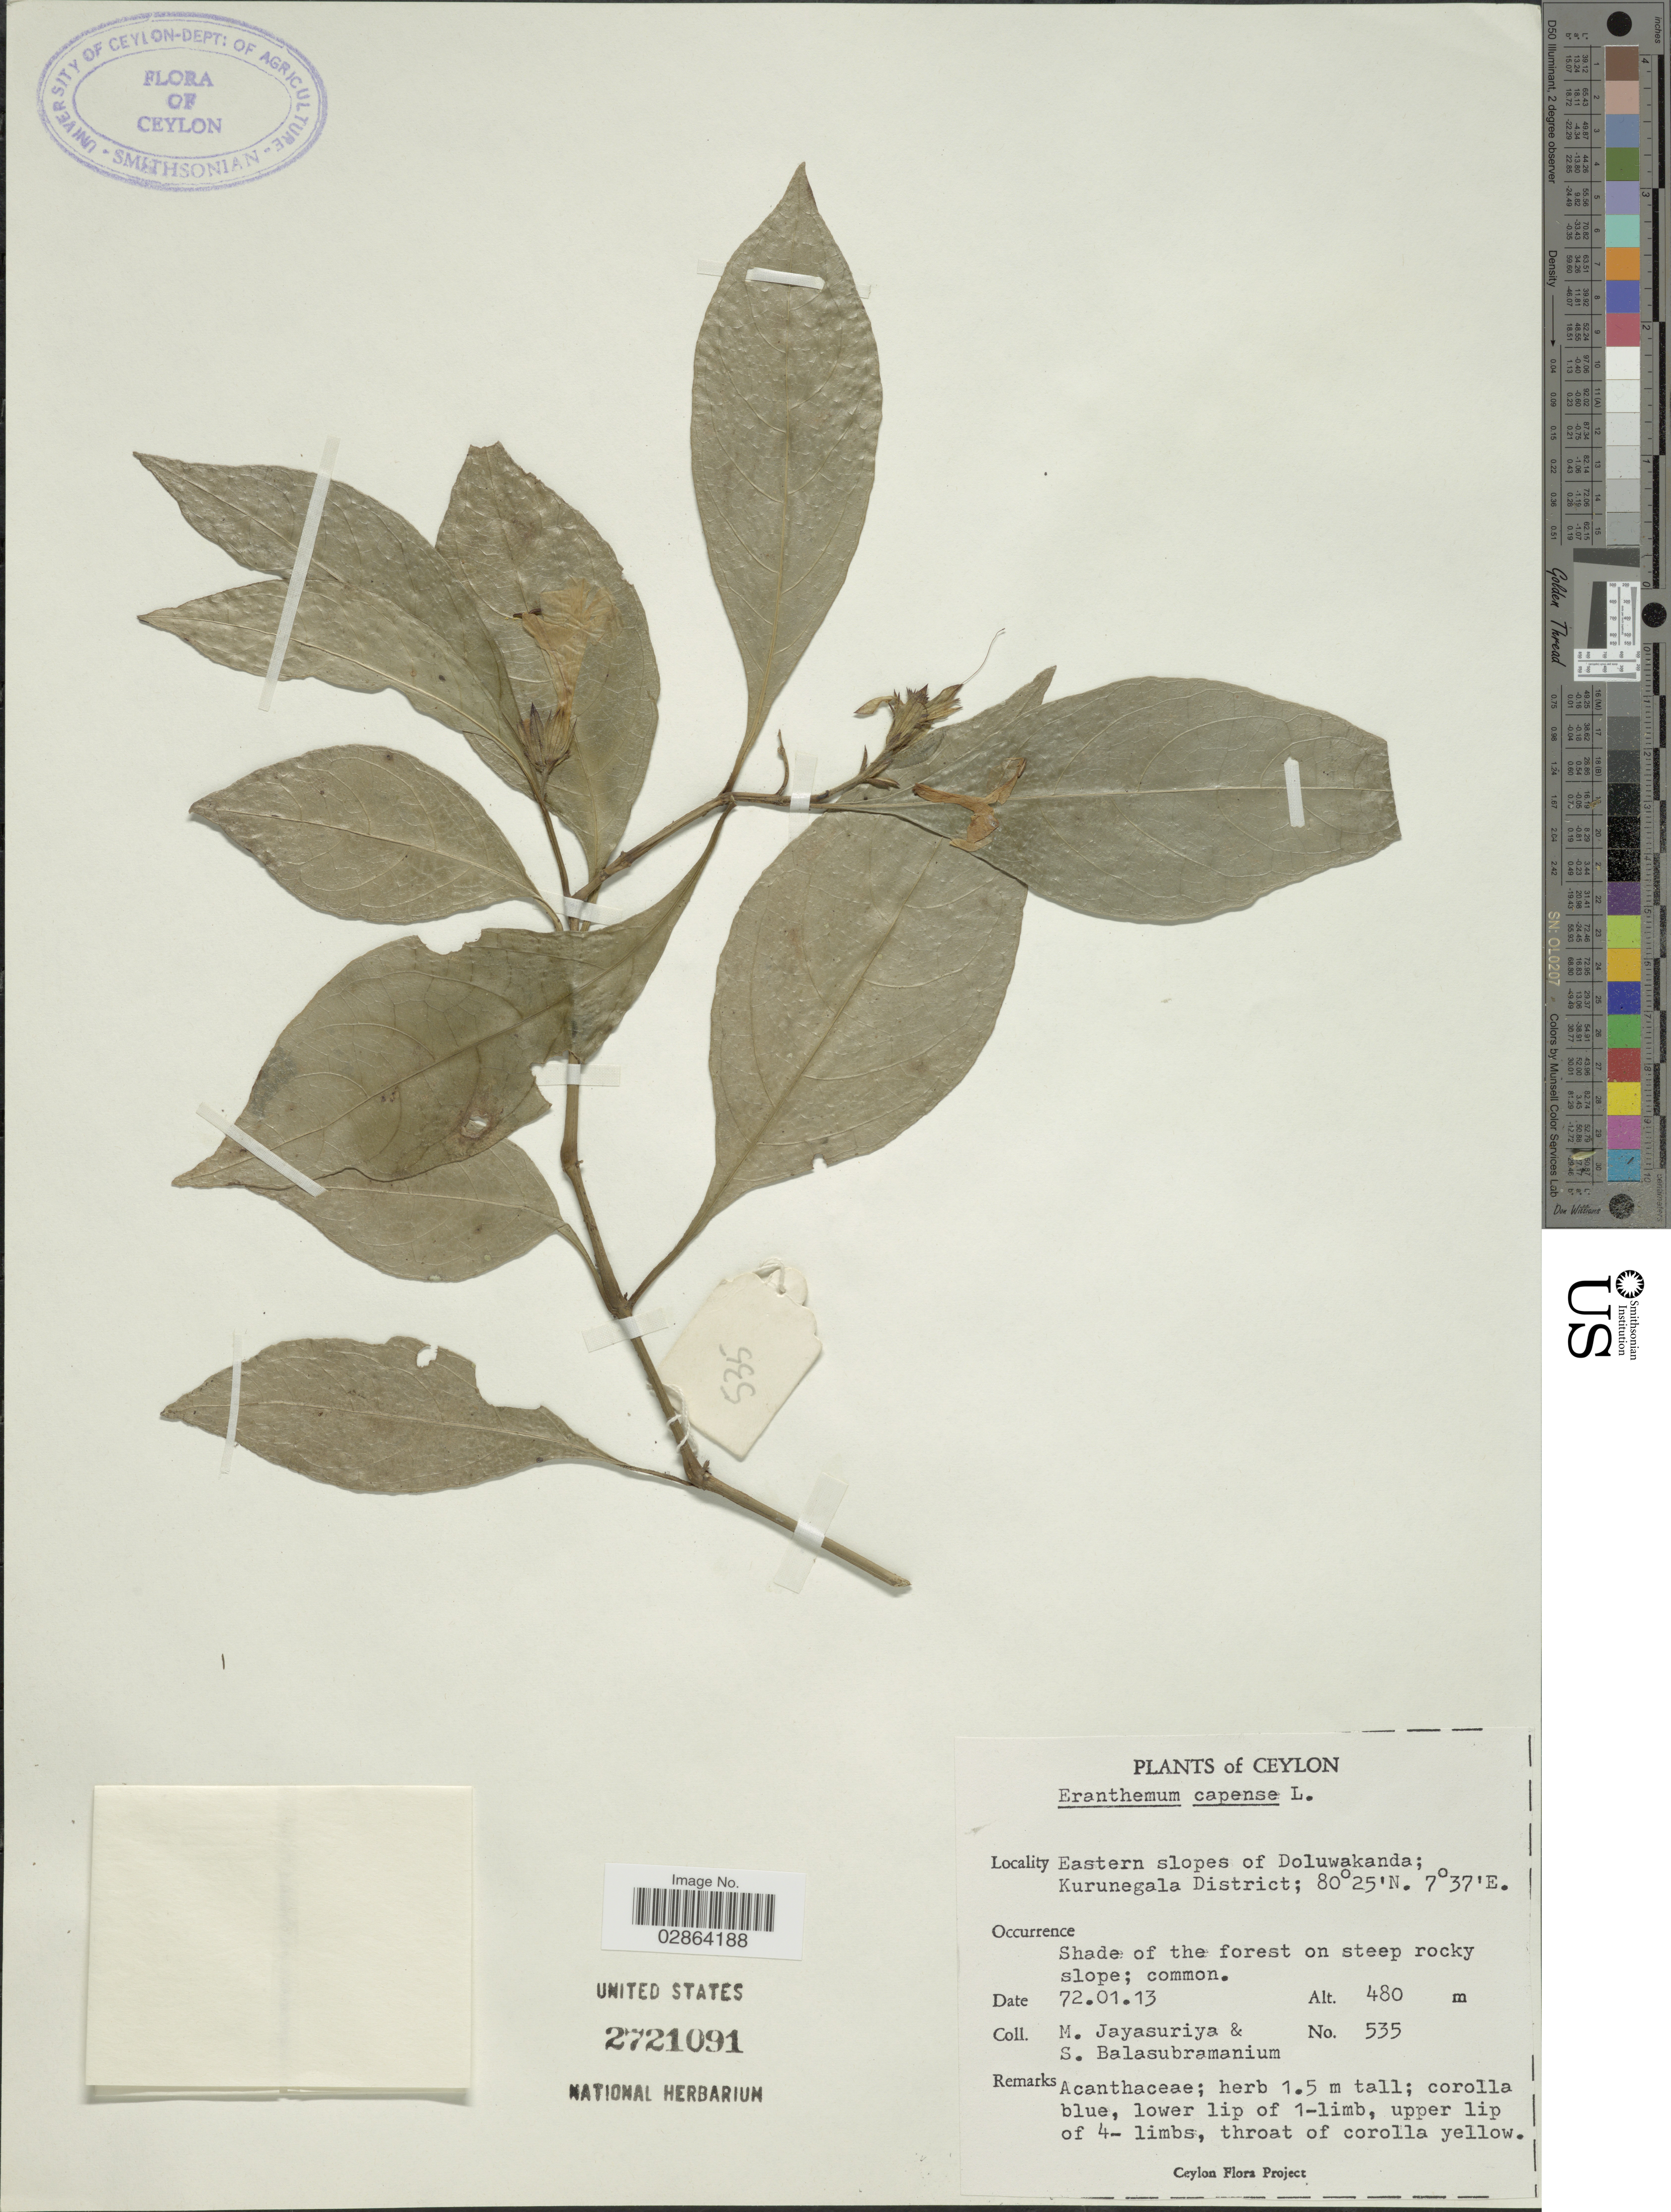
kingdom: Plantae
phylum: Tracheophyta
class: Magnoliopsida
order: Lamiales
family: Acanthaceae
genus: Barleria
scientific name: Barleria sp.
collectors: M. Jayasuriya & S. Balasubramanium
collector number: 535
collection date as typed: Transcribed d/m/y: 13/1/72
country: Sri Lanka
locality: Ceylon, Eastern slopes of Doluwakanda; Kurunegala District.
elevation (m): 480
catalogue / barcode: US 2721091